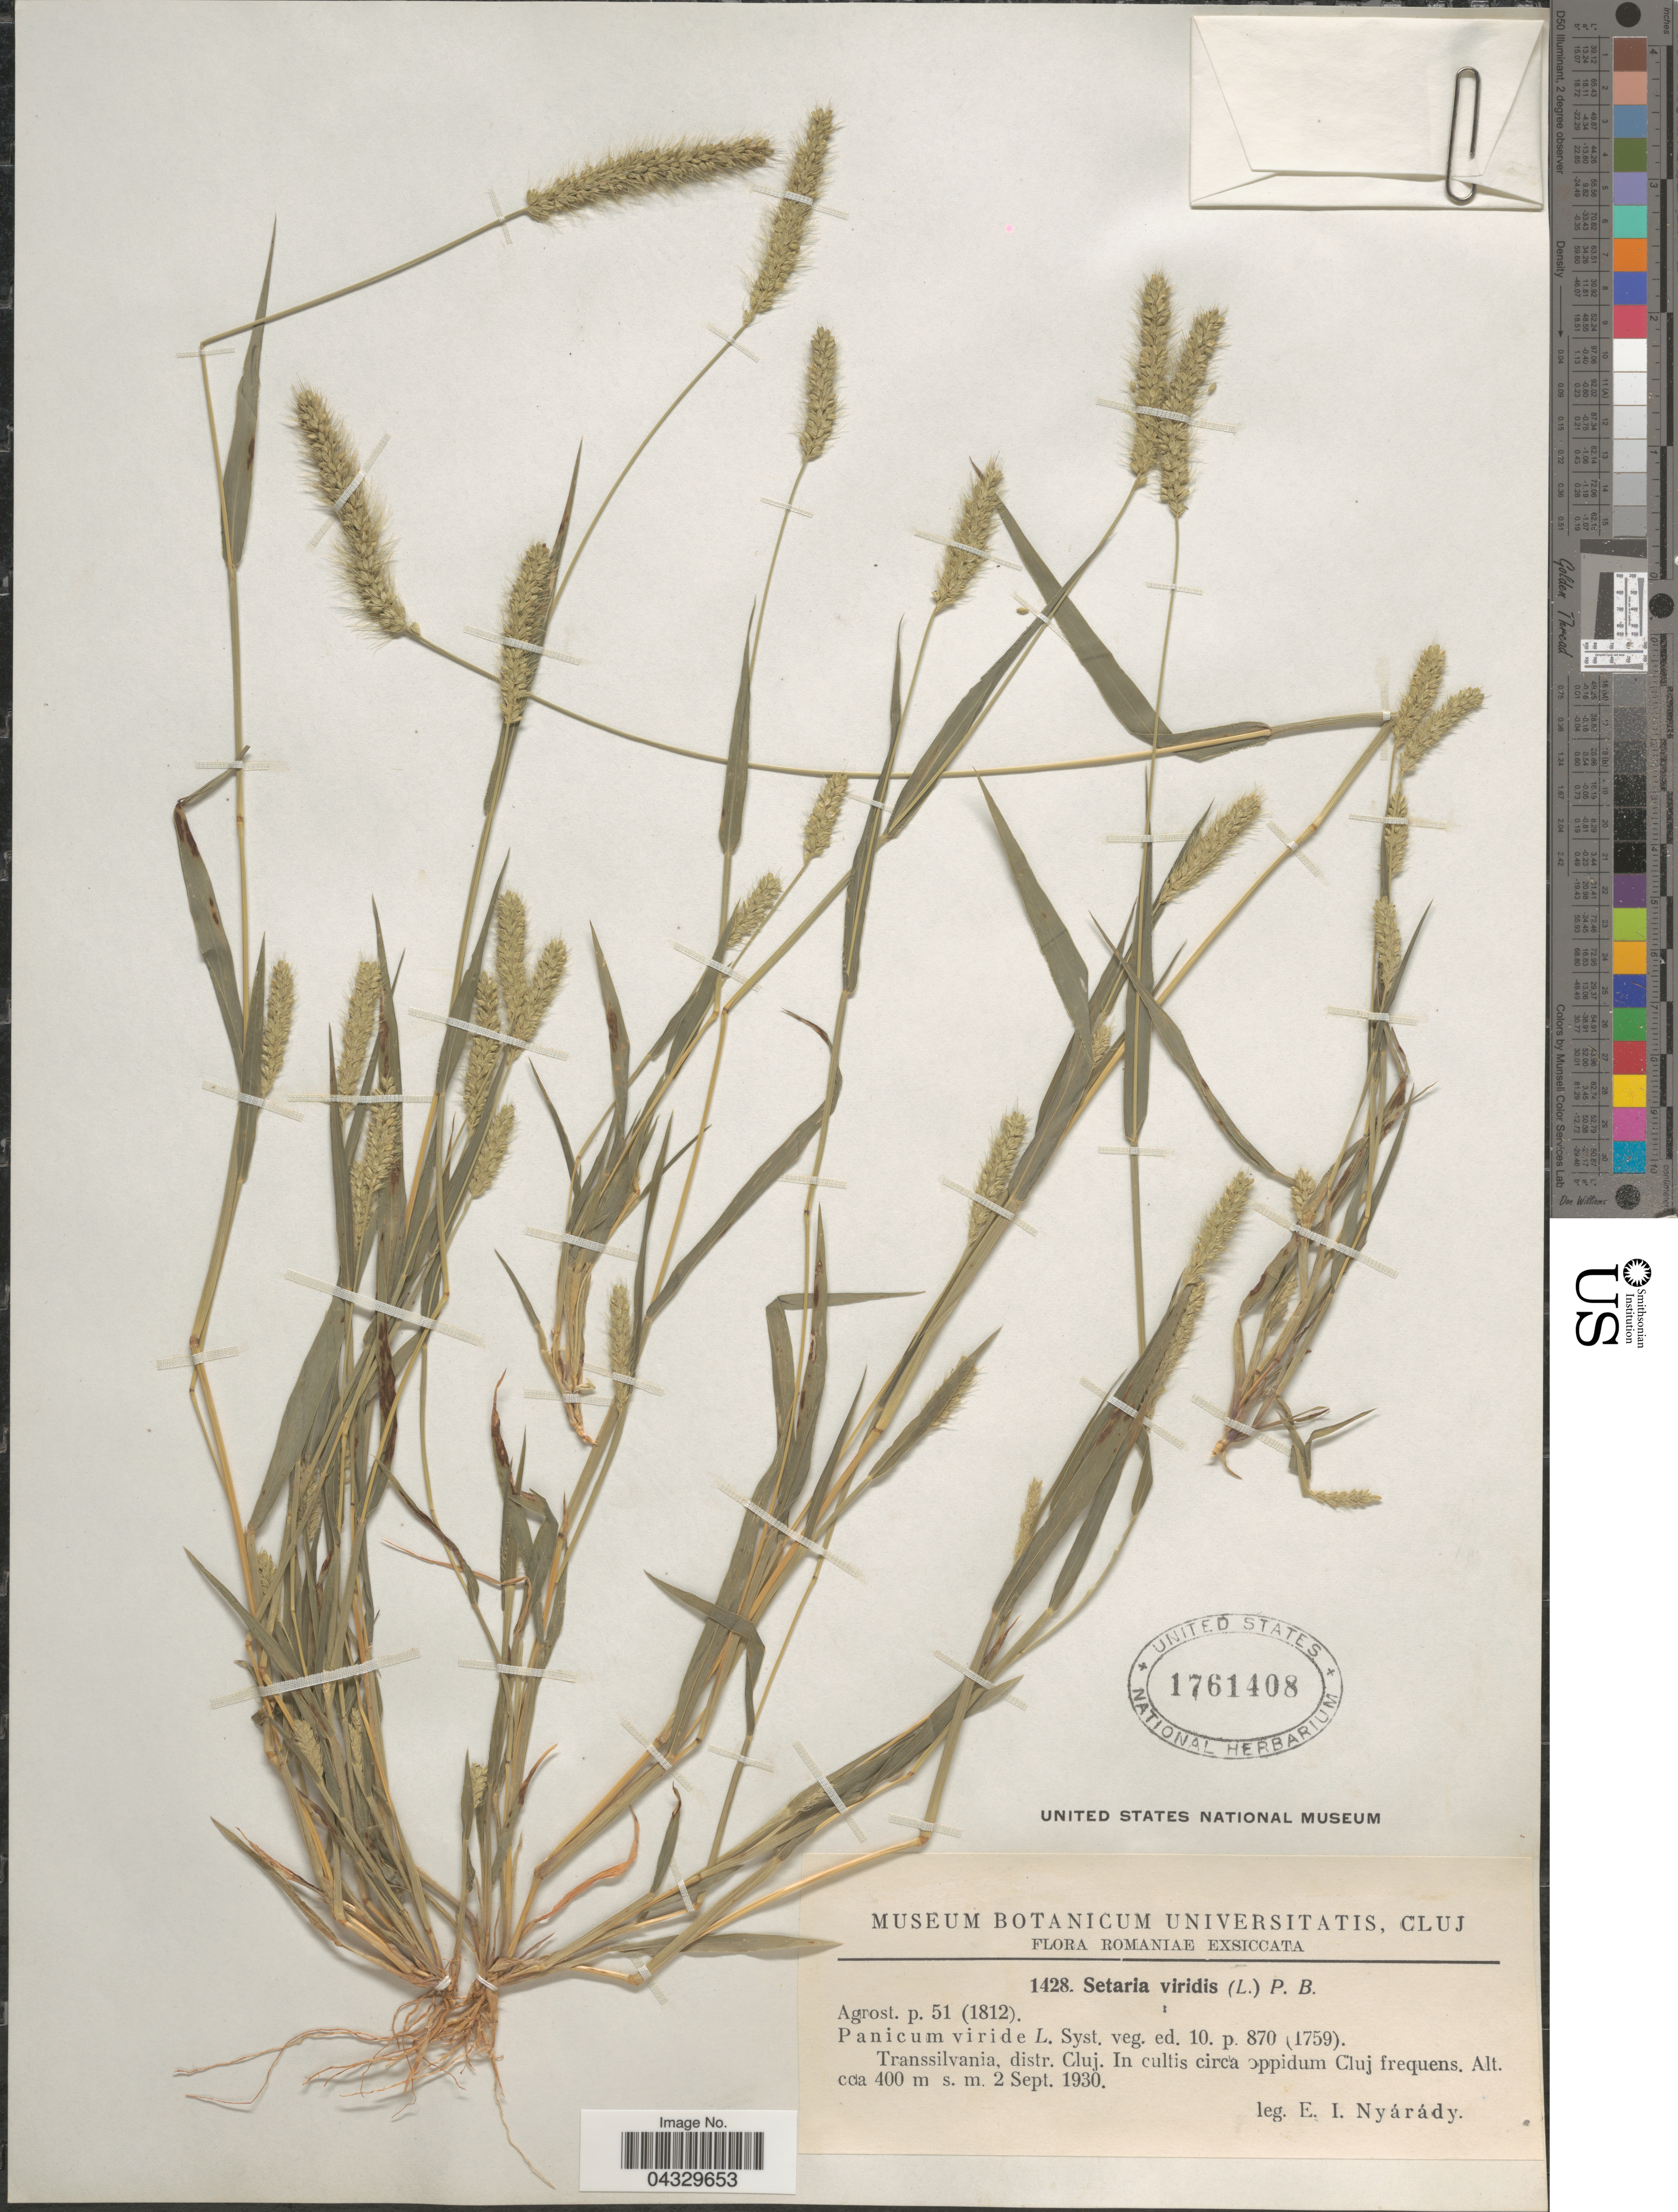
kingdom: Plantae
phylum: Tracheophyta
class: Liliopsida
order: Poales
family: Poaceae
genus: Setaria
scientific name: Setaria viridis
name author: (L.) P. Beauv.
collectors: E. Nyárády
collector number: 1428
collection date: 1930-09-02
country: Romania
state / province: Cluj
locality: Romaniae. Transsilvania, distr. Cluj. In cultis circa oppidum Cluj frequens.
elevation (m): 400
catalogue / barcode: US 1761408